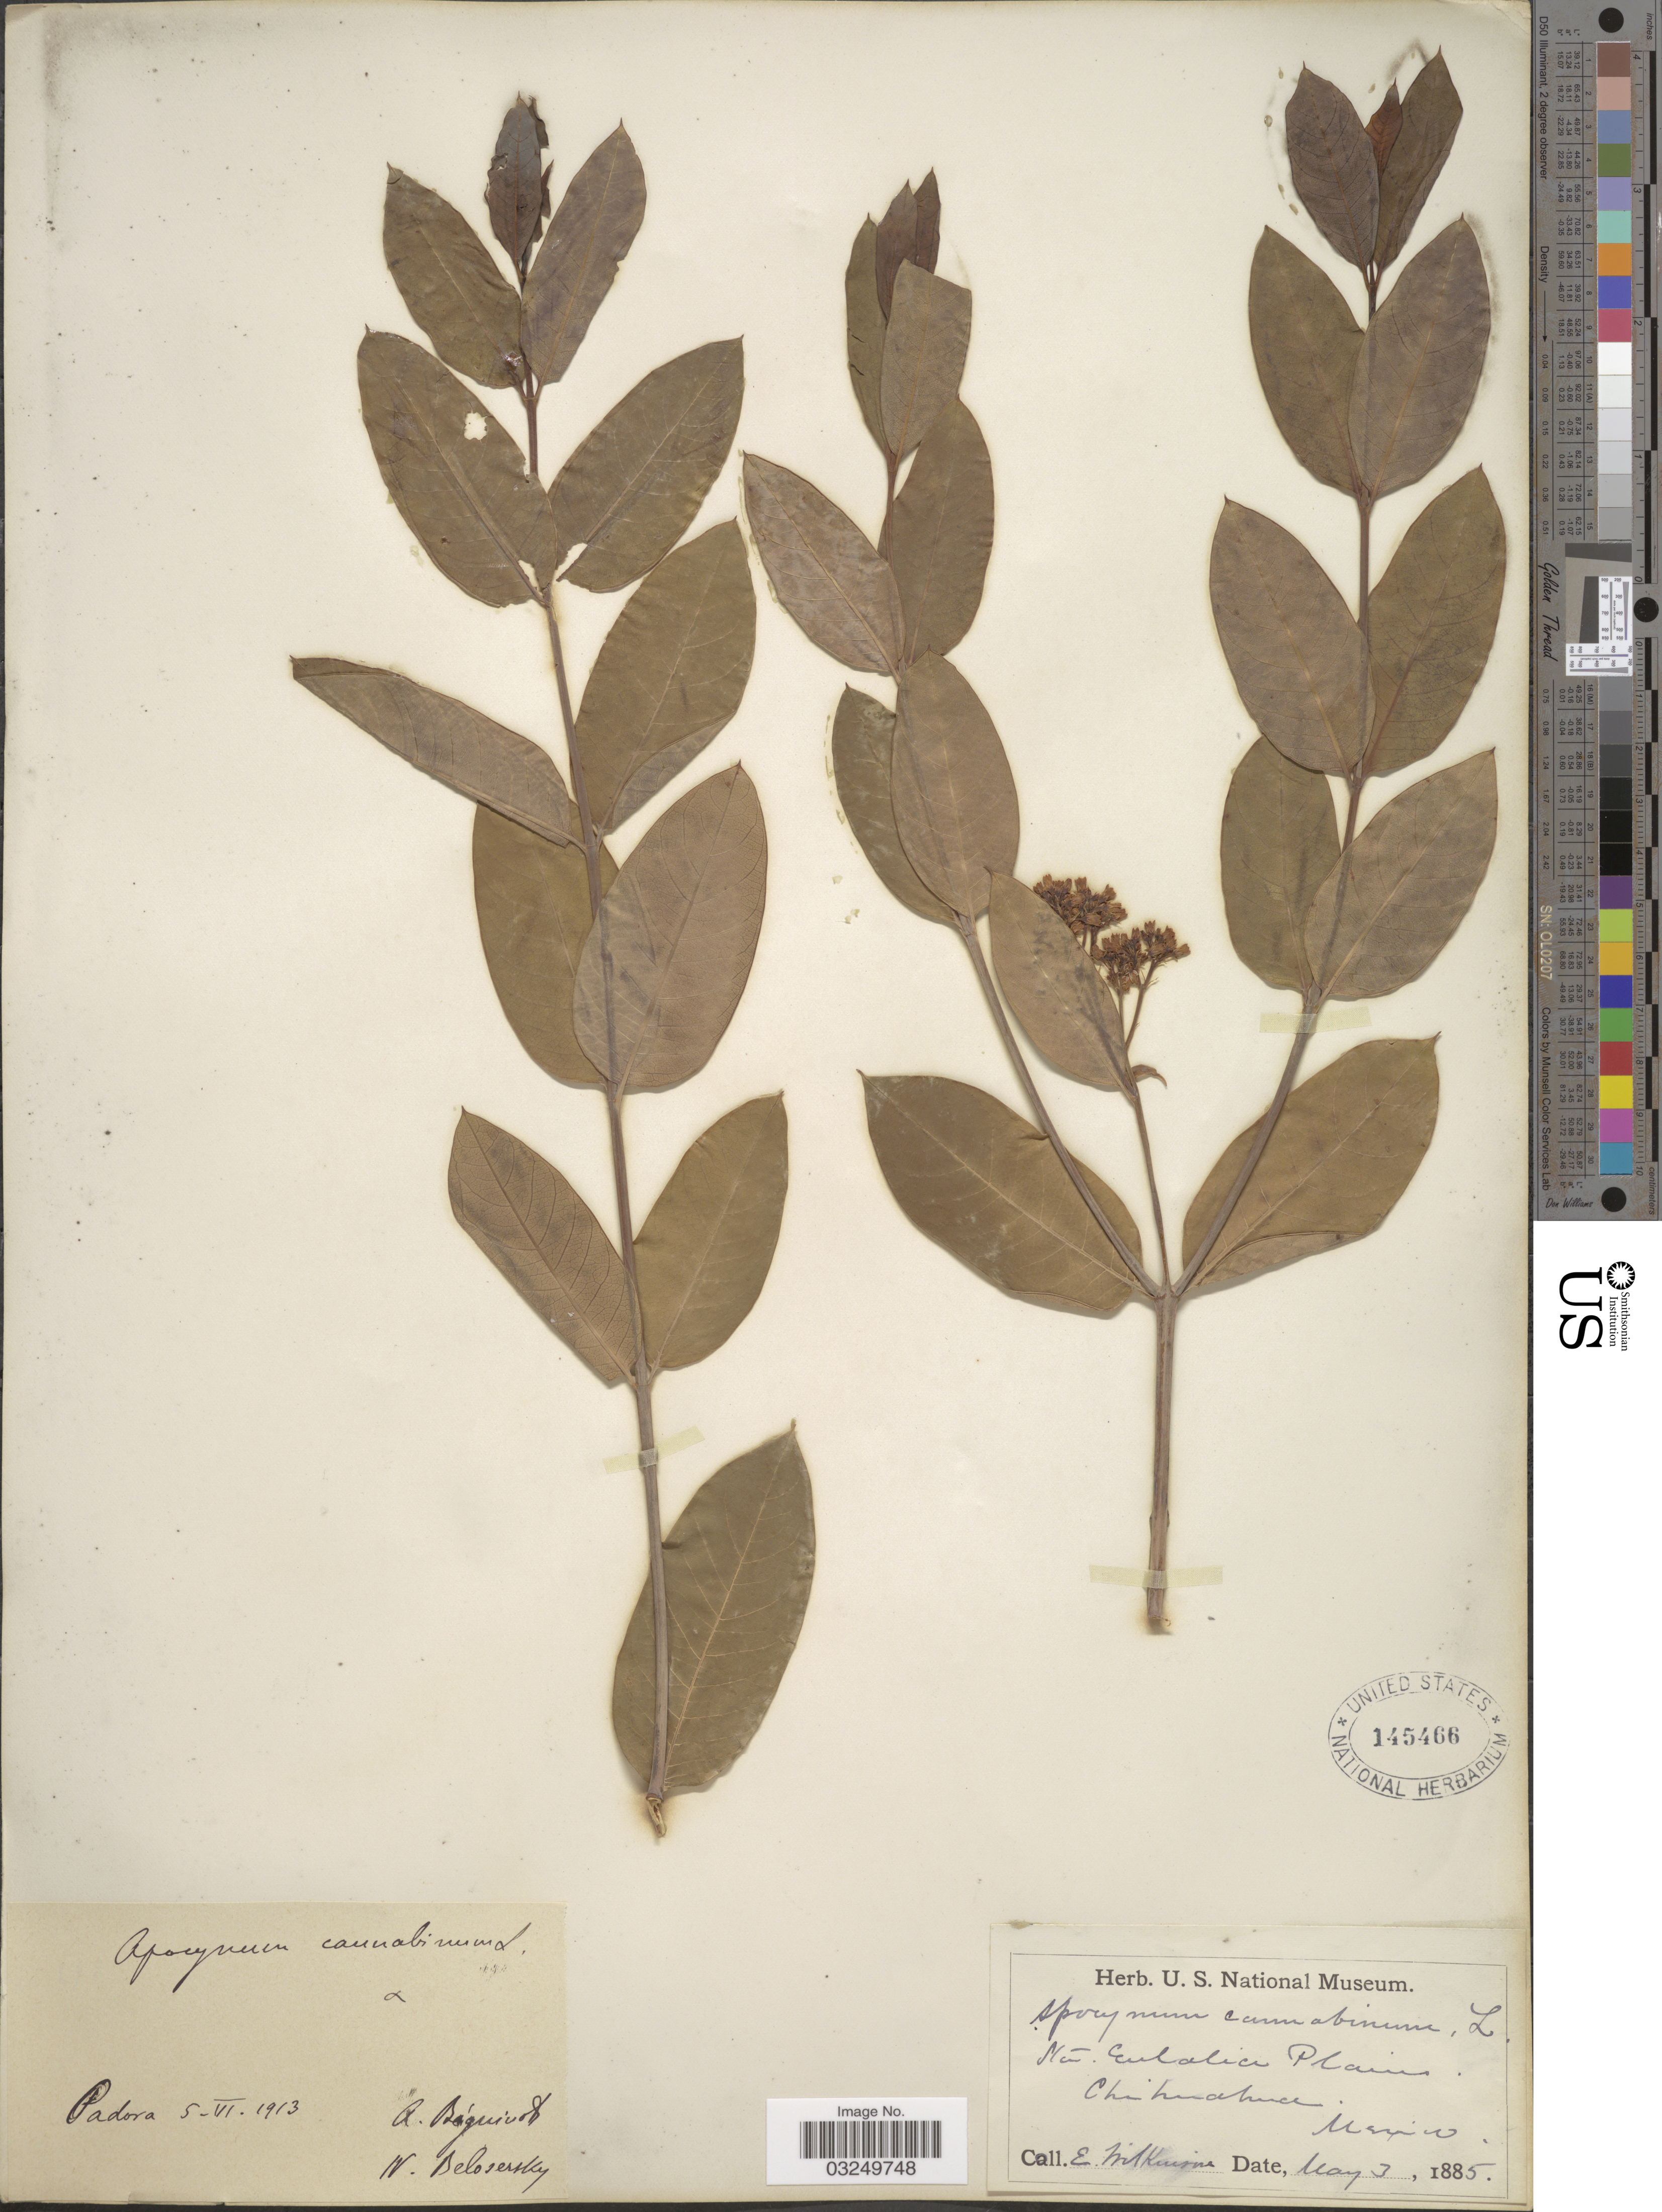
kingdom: Plantae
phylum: Tracheophyta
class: Magnoliopsida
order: Gentianales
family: Apocynaceae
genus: Apocynum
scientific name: Apocynum cannabinum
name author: L.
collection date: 1885-05-03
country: Mexico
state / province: Chihuahua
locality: Mts Eulalia Plains.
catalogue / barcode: US 145466